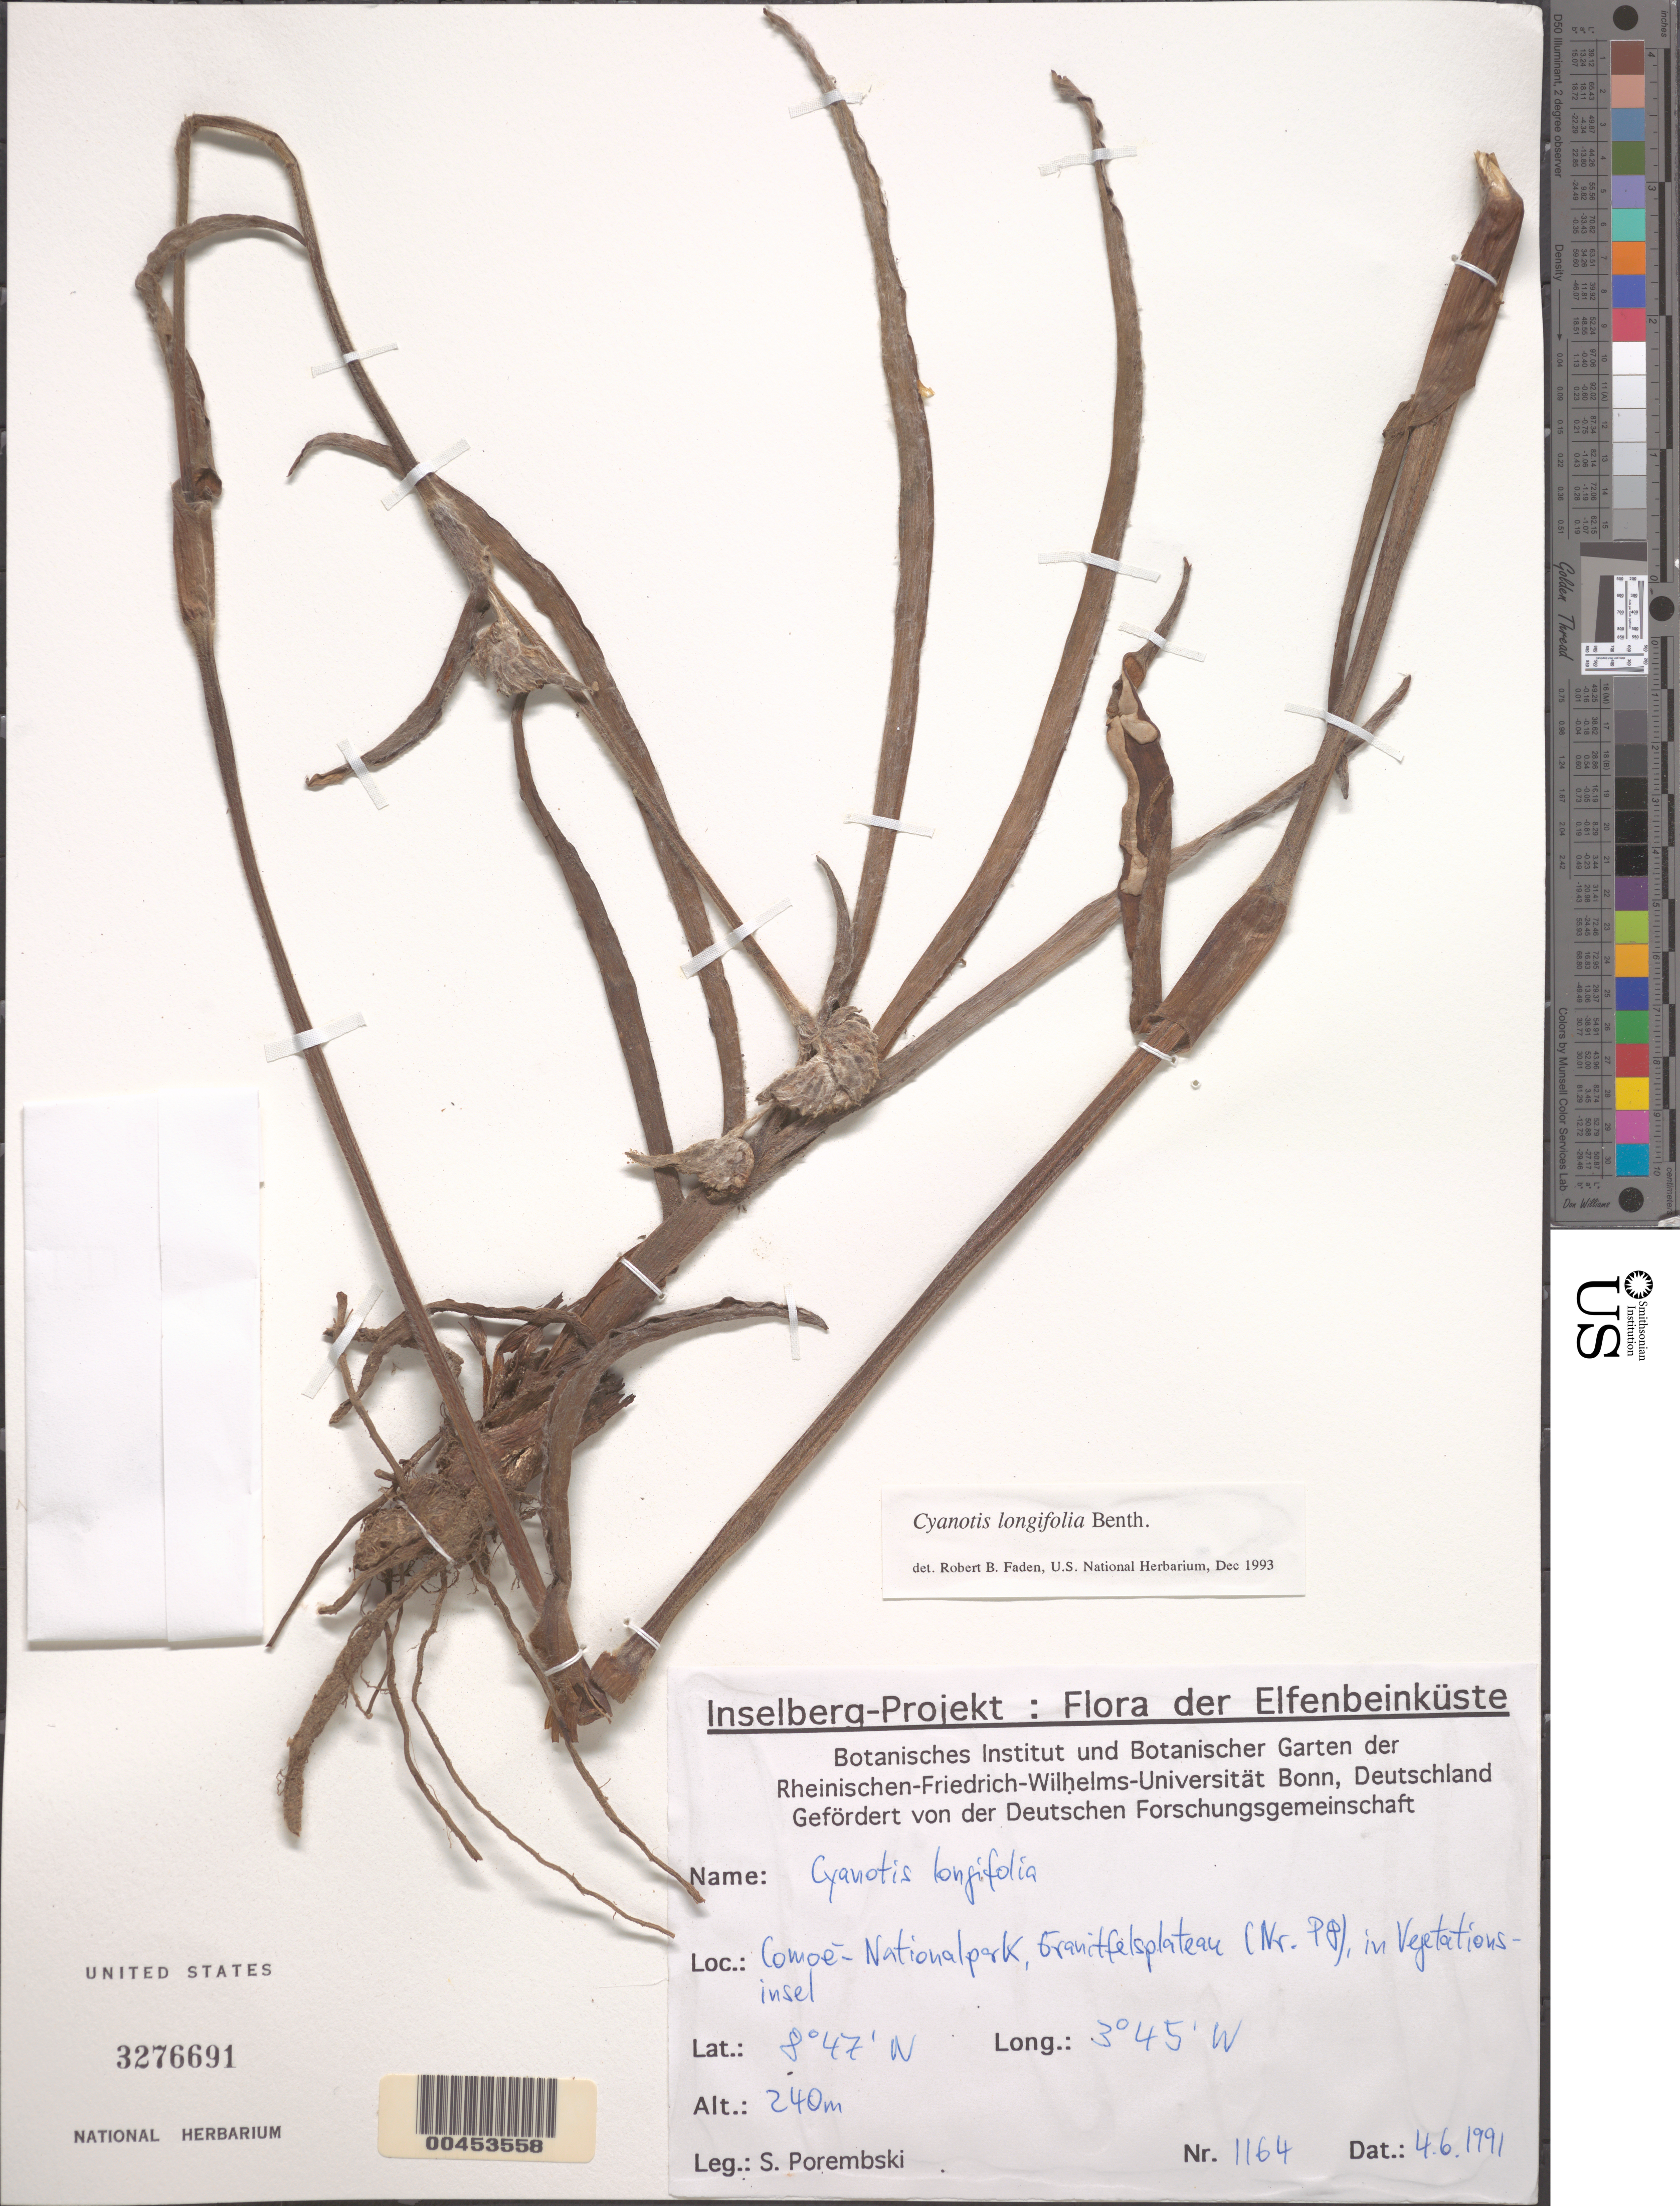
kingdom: Plantae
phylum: Tracheophyta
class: Liliopsida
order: Commelinales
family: Commelinaceae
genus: Cyanotis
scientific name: Cyanotis longifolia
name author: Benth.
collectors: S. Porembski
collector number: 1164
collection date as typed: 04 Jun 1991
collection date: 1991-06-04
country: Ivory Coast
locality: Comoe National Park, (nr. p8)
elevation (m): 240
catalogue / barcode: US 3276691